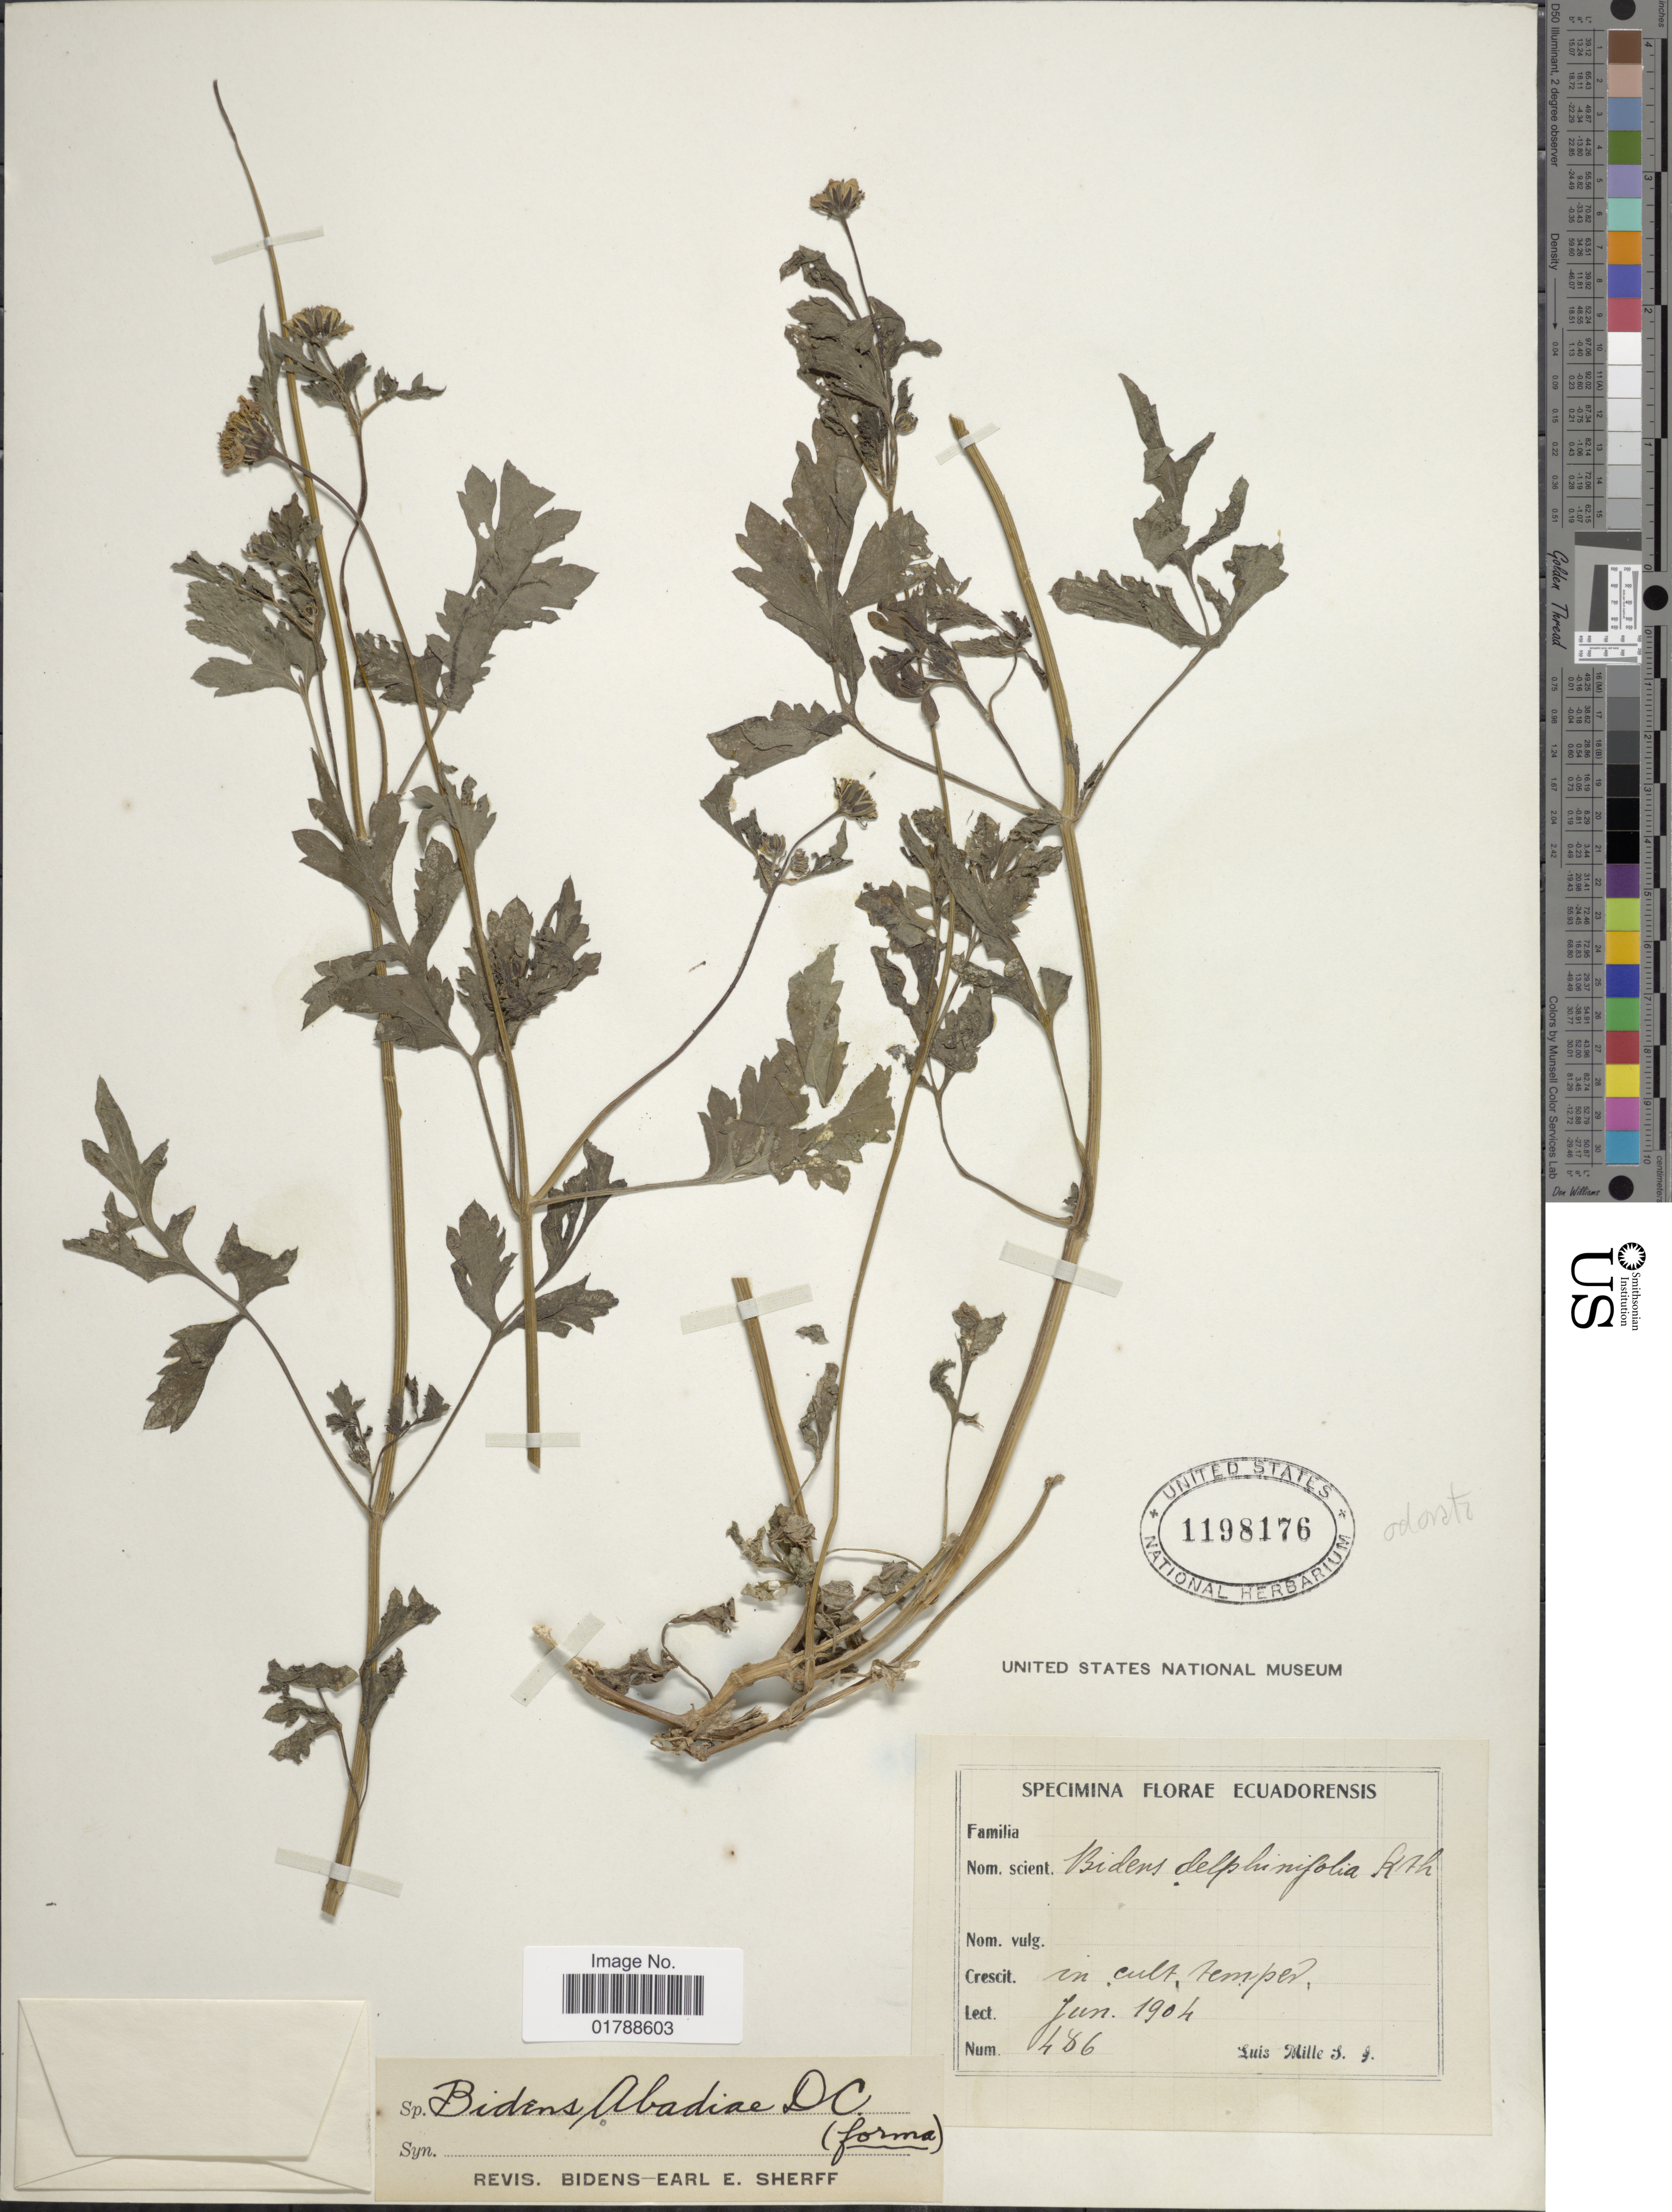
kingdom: Plantae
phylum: Tracheophyta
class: Magnoliopsida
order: Asterales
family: Asteraceae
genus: Bidens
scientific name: Bidens odorata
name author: Cav.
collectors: L. Mille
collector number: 486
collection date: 1904-06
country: Ecuador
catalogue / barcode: US 1198176